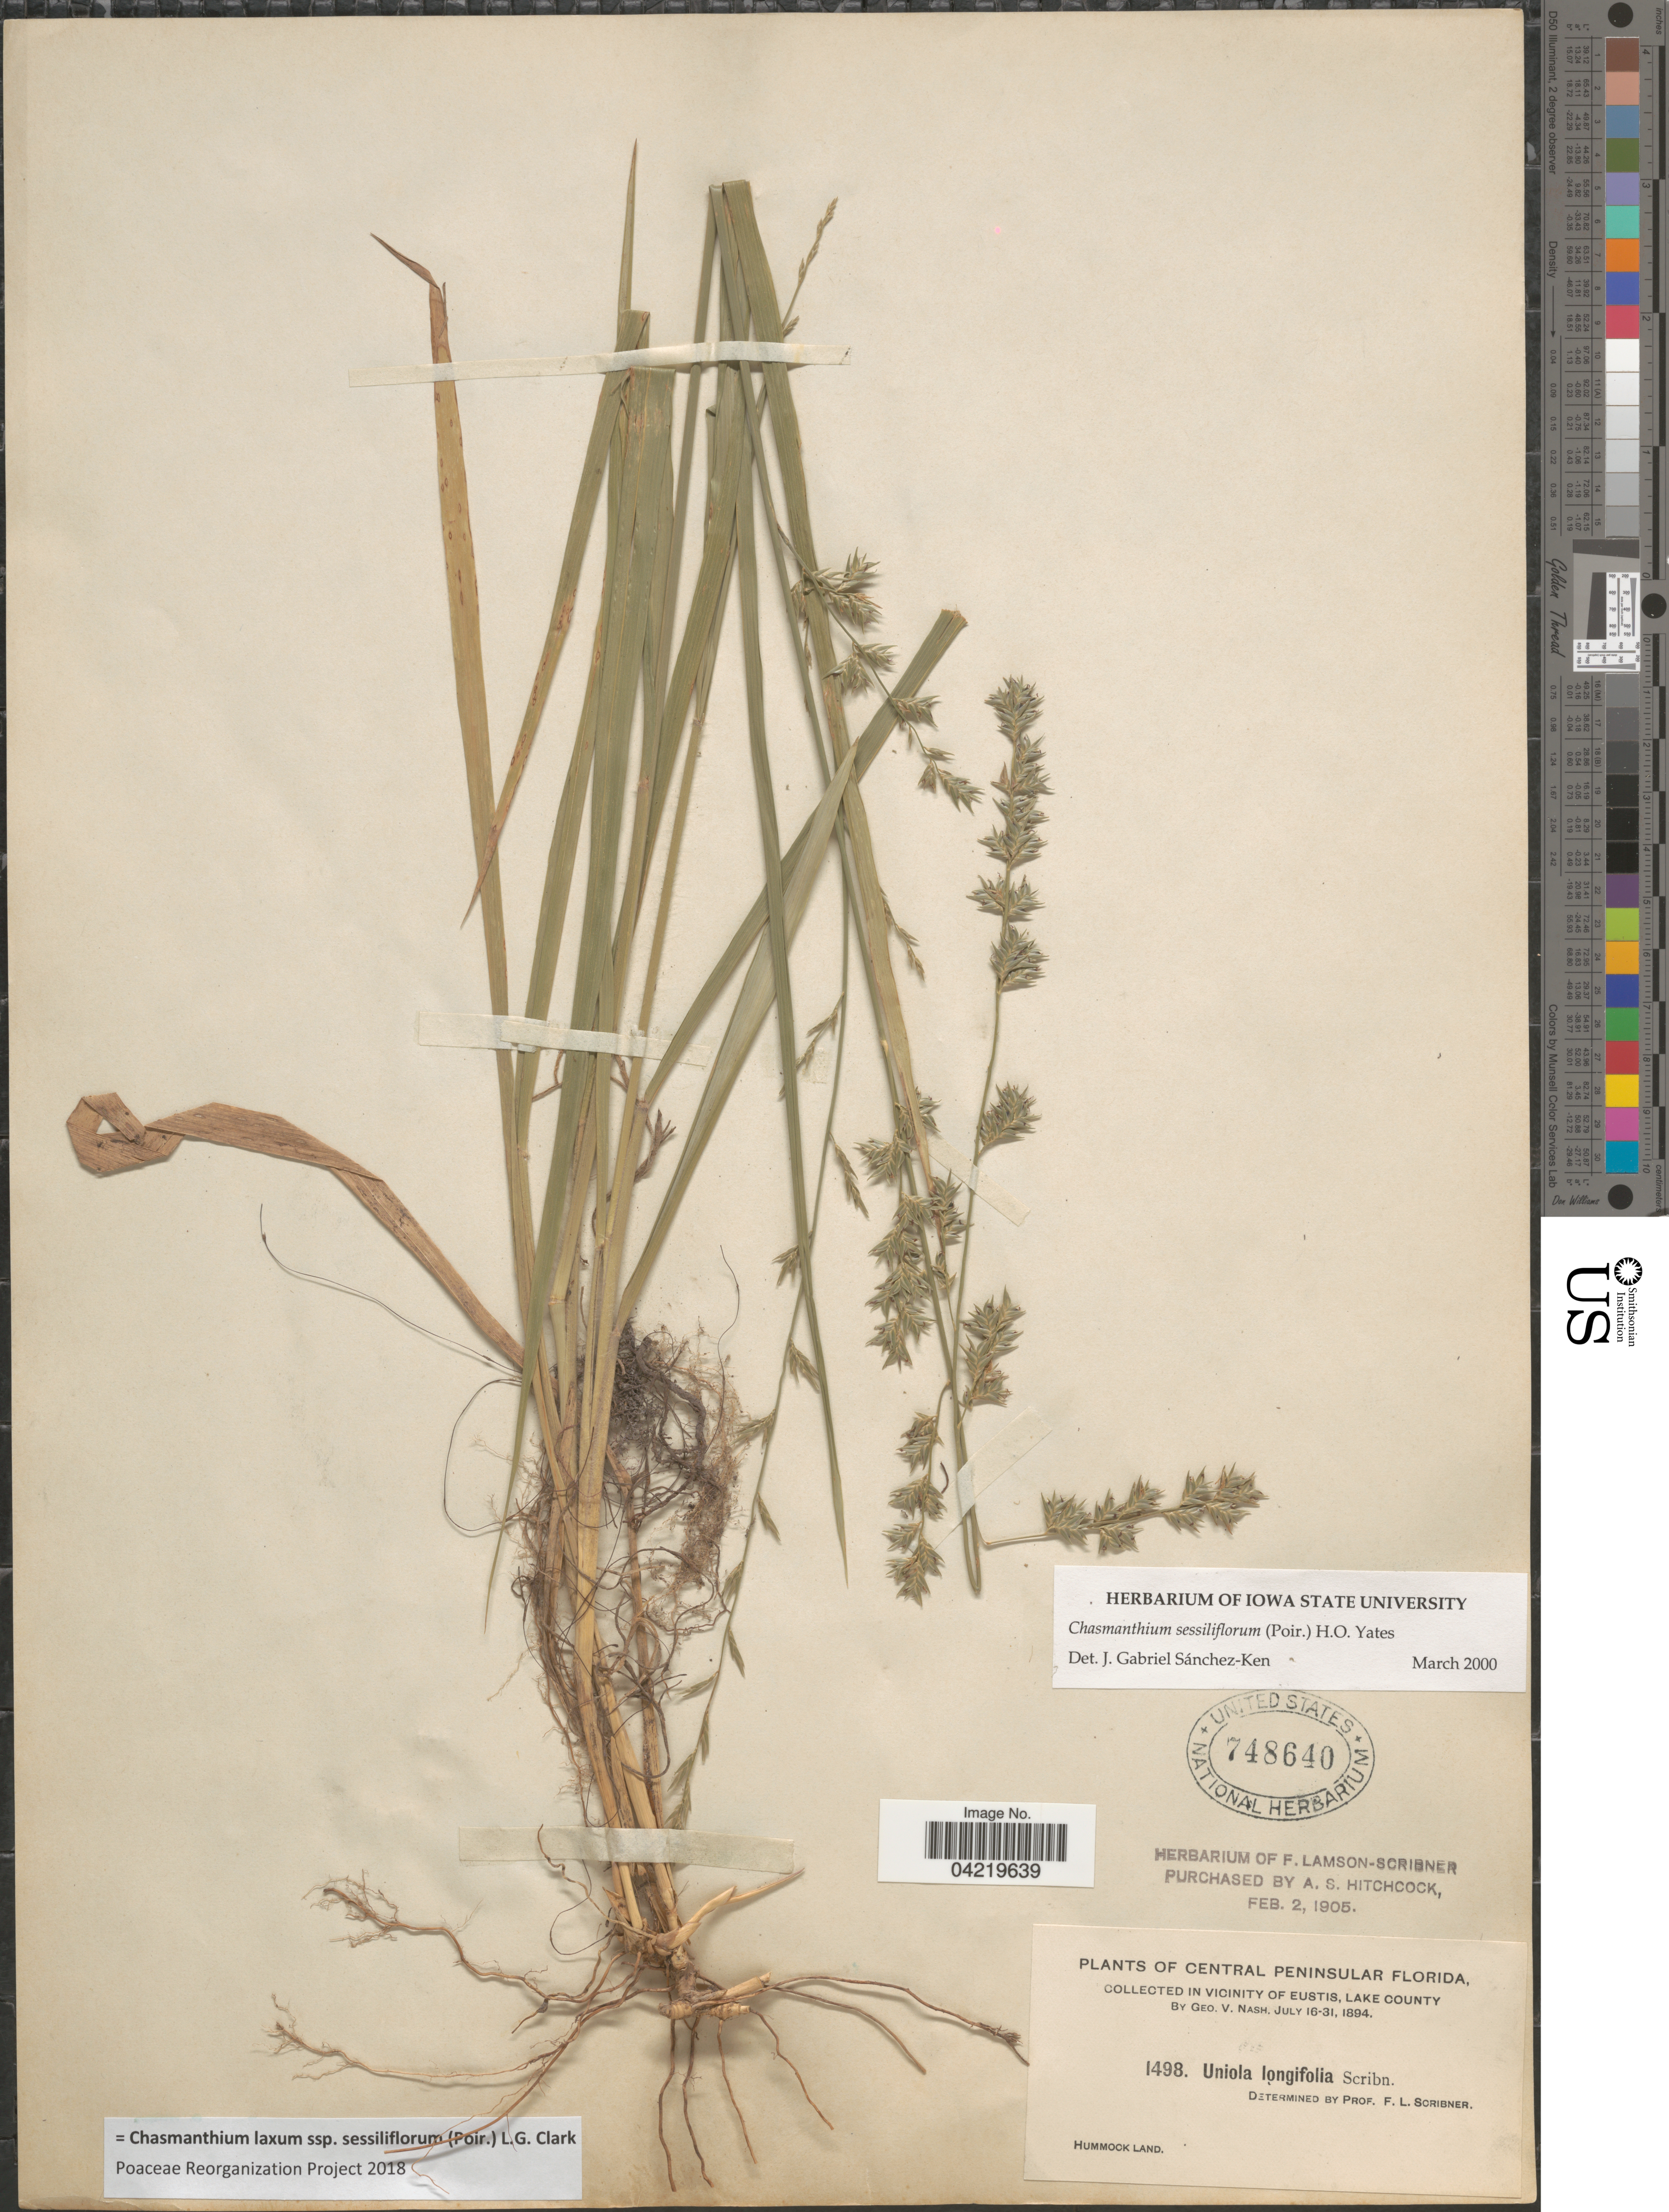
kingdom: Plantae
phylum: Tracheophyta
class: Liliopsida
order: Poales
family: Poaceae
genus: Chasmanthium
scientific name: Chasmanthium laxum subsp. sessiliflorum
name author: (L.) H.O. Yates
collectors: G. V. Nash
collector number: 1498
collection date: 1894-07-16/1894-07-31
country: United States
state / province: Florida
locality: Central Peninsular Florida. In vicinity of Eustis, Lake County. Hummock Land.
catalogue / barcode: US 748640